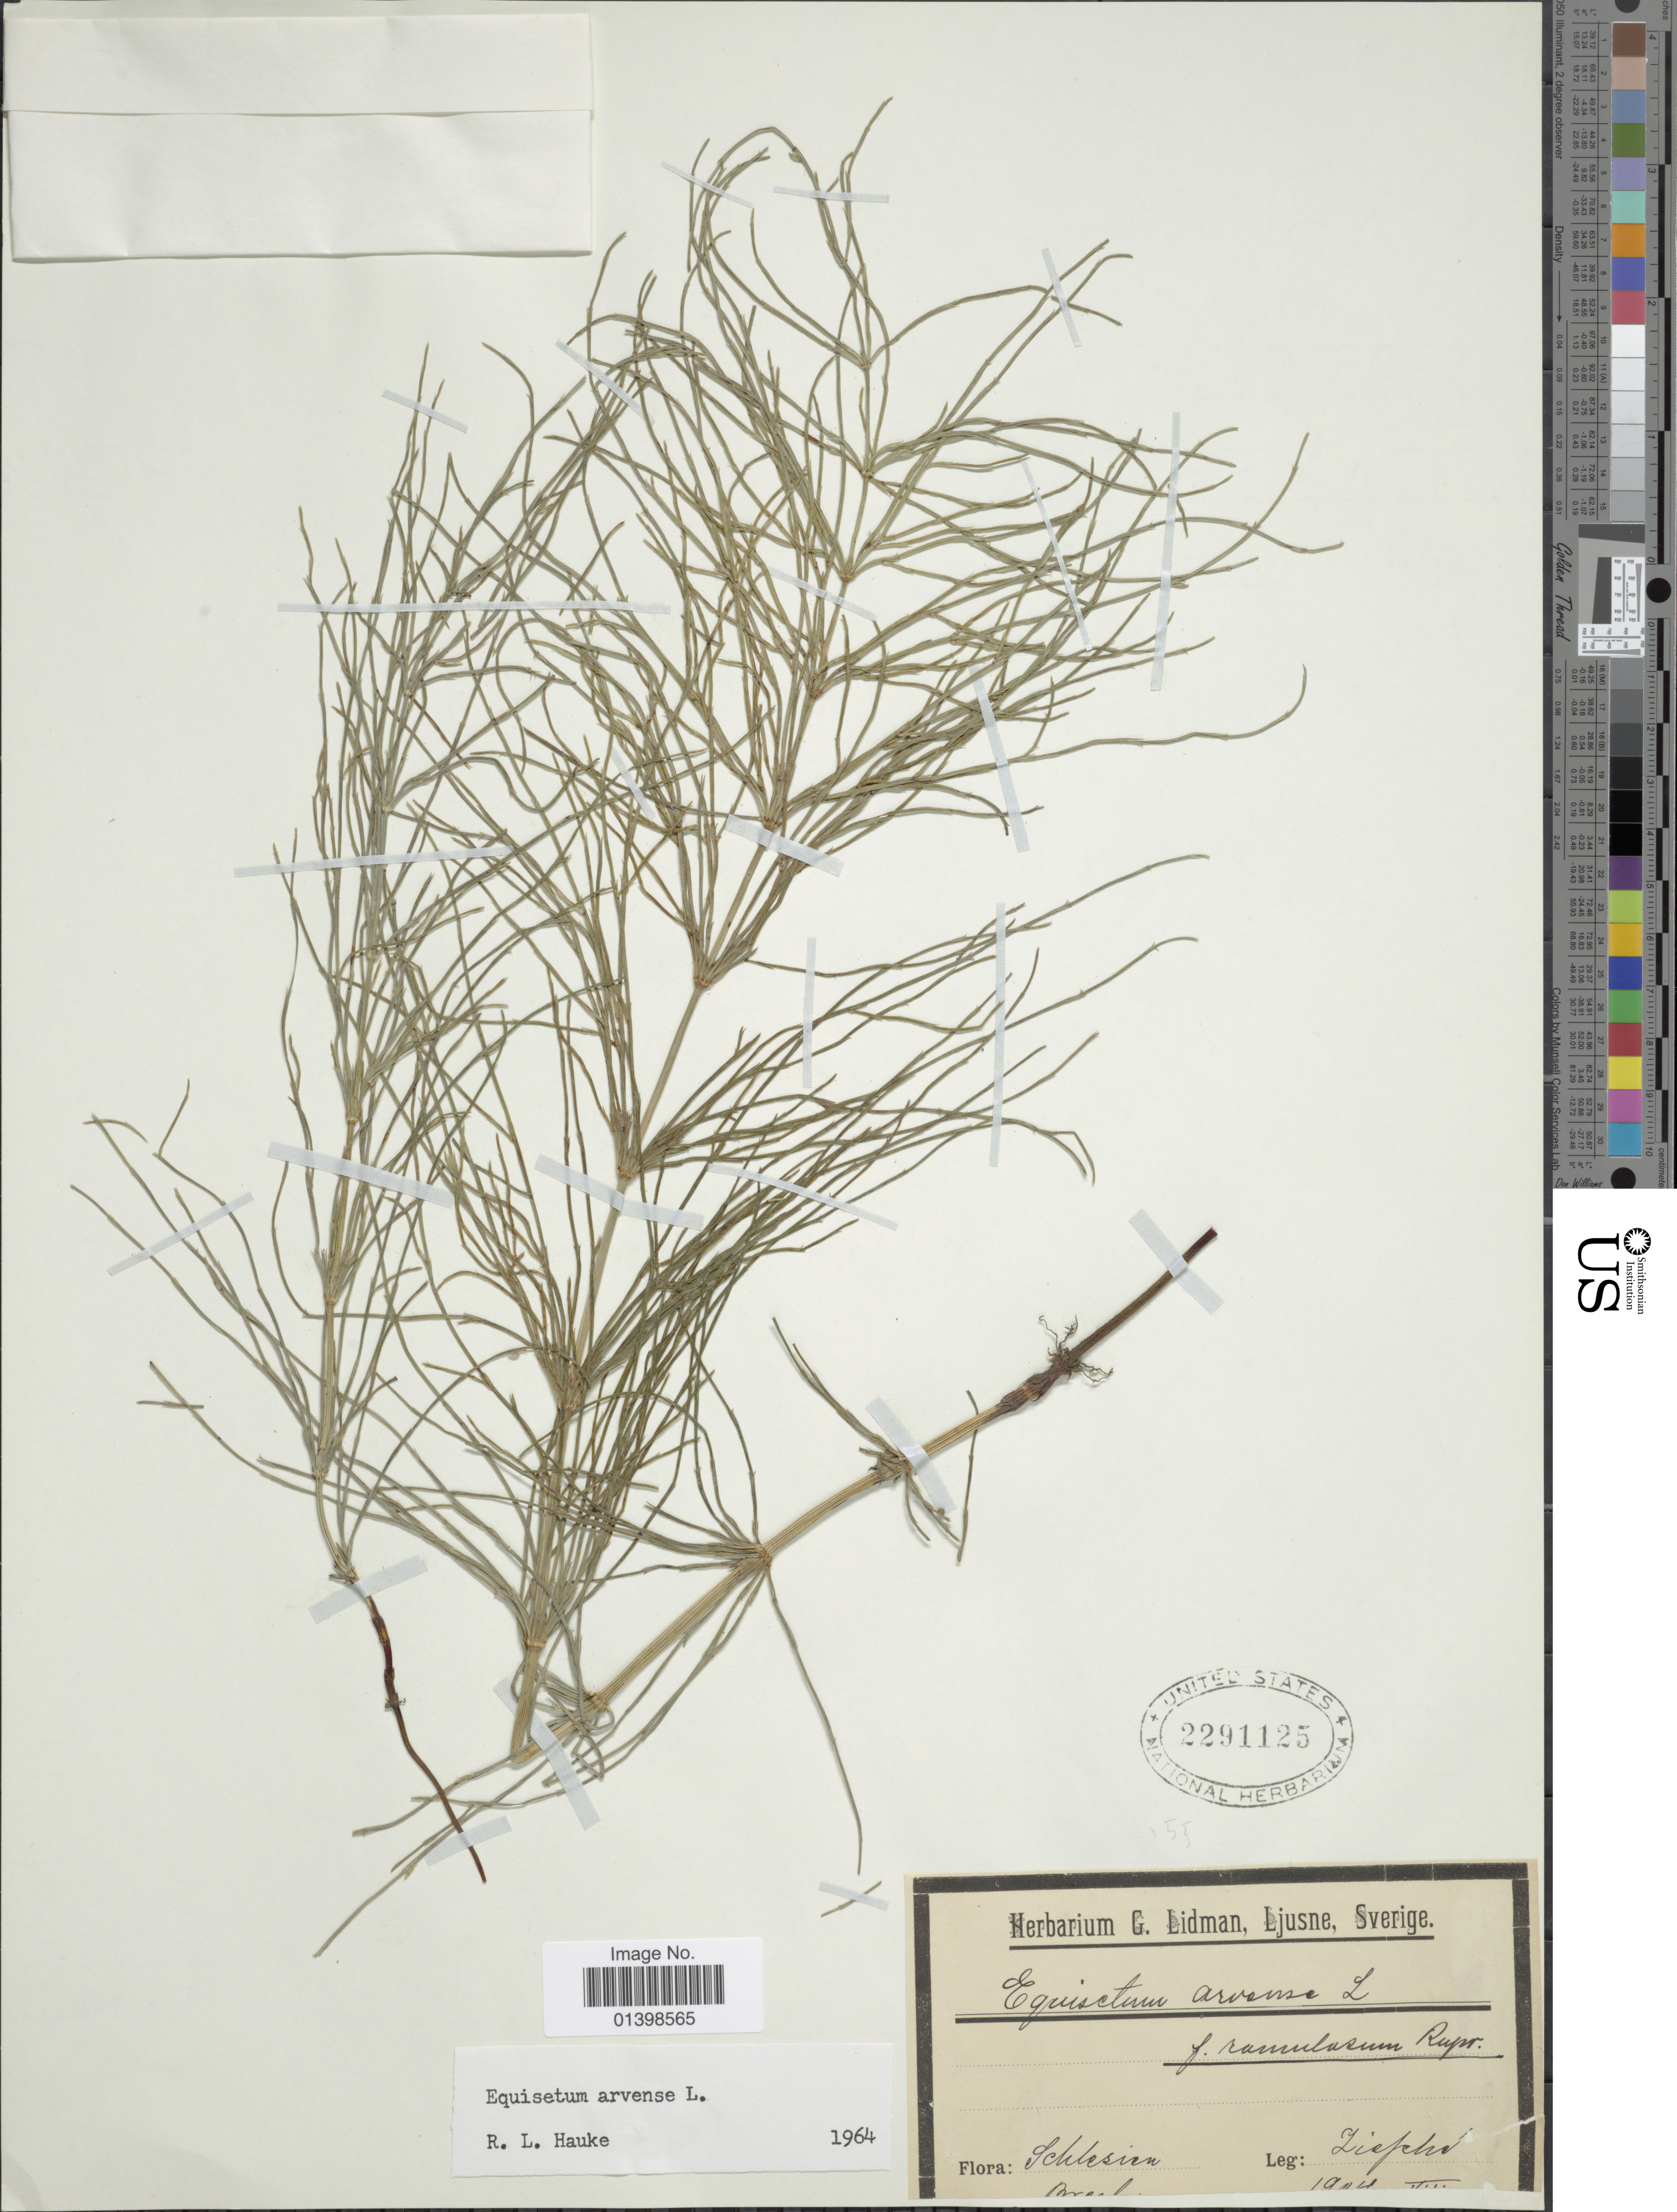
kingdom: Plantae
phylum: Tracheophyta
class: Polypodiopsida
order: Equisetales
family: Equisetaceae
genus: Equisetum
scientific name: Equisetum arvense var. ramulosum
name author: Rupr.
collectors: Liefet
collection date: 1904-08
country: Poland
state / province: Dolnoslaskie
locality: Schlesian[interpreted] [illegible text]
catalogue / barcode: US 2291125